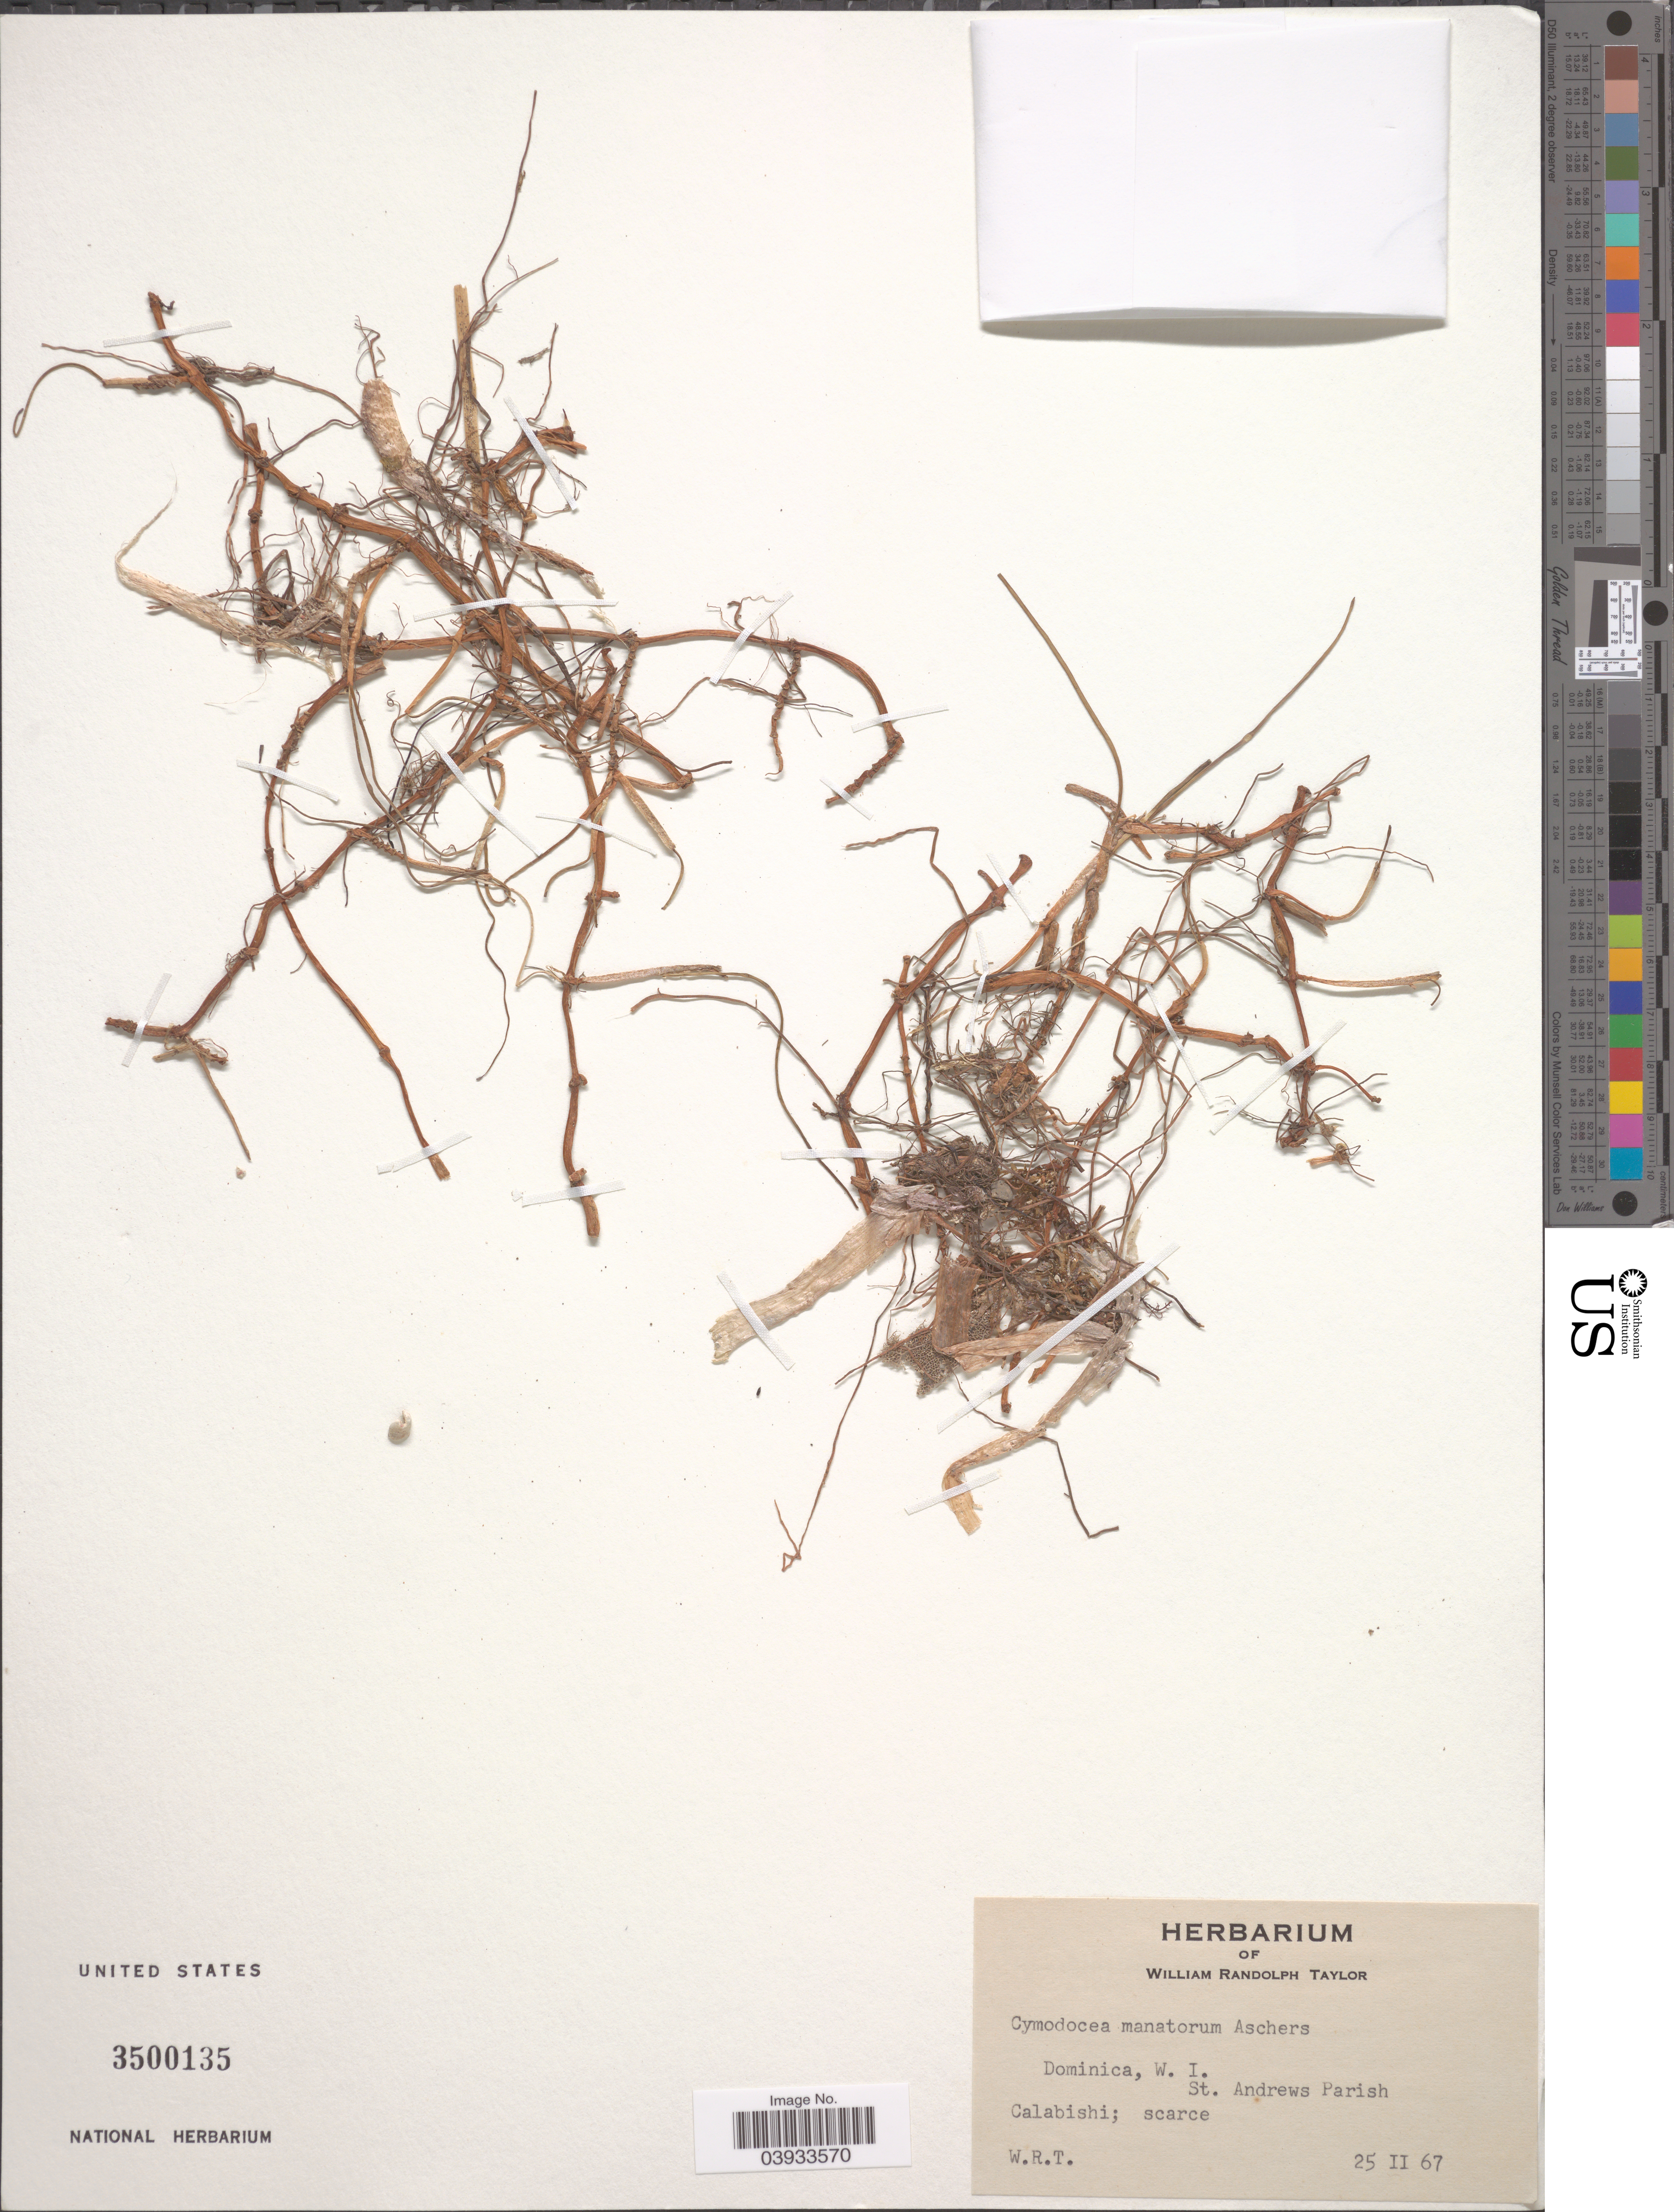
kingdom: Plantae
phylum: Tracheophyta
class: Liliopsida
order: Alismatales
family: Cymodoceaceae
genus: Syringodium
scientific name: Syringodium filiforme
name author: Kütz.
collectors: W. R. Taylor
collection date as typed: Transcribed d/m/y: 25/2/67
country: Dominica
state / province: St. Andrew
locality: W. I. St. Andrews Parish. Calabishi.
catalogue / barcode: US 3500135